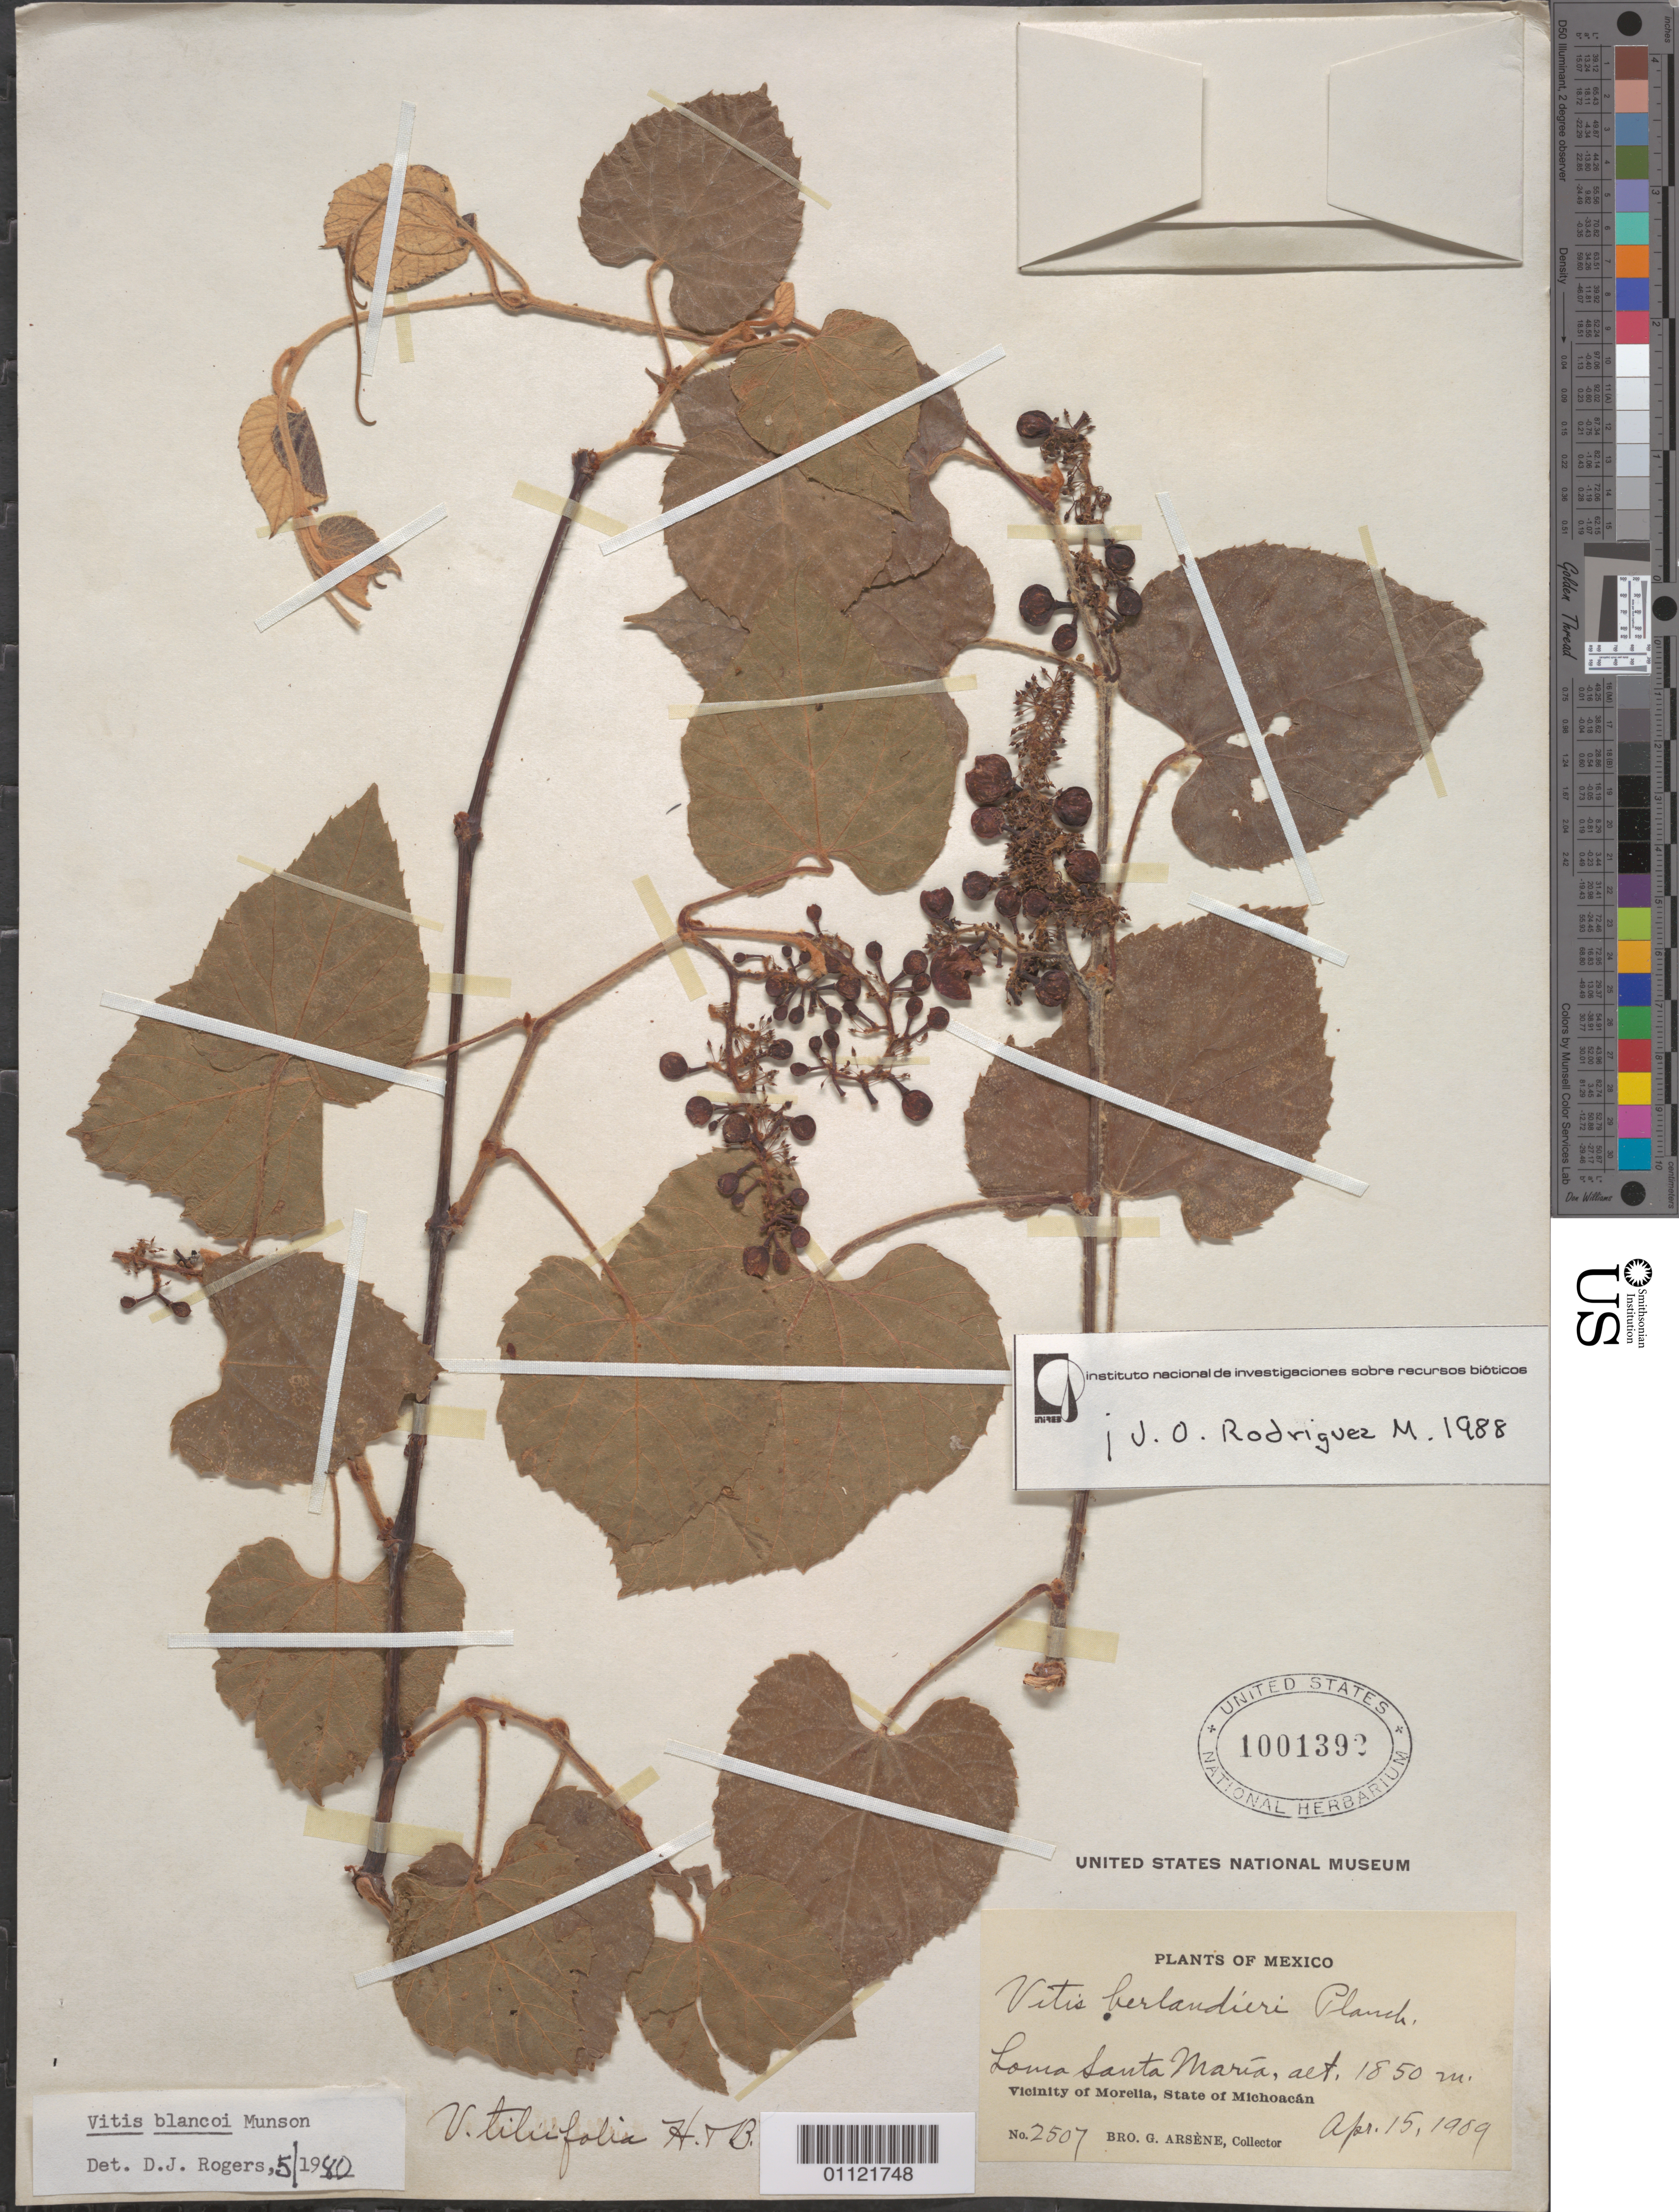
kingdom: Plantae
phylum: Tracheophyta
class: Magnoliopsida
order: Vitales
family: Vitaceae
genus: Vitis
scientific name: Vitis blancoii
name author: Munson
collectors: Bro. G. Arsène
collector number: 2507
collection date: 1989-04-15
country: Mexico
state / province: Michoacán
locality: Louis Santa Maria, act, 1850 m.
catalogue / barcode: US 1001392